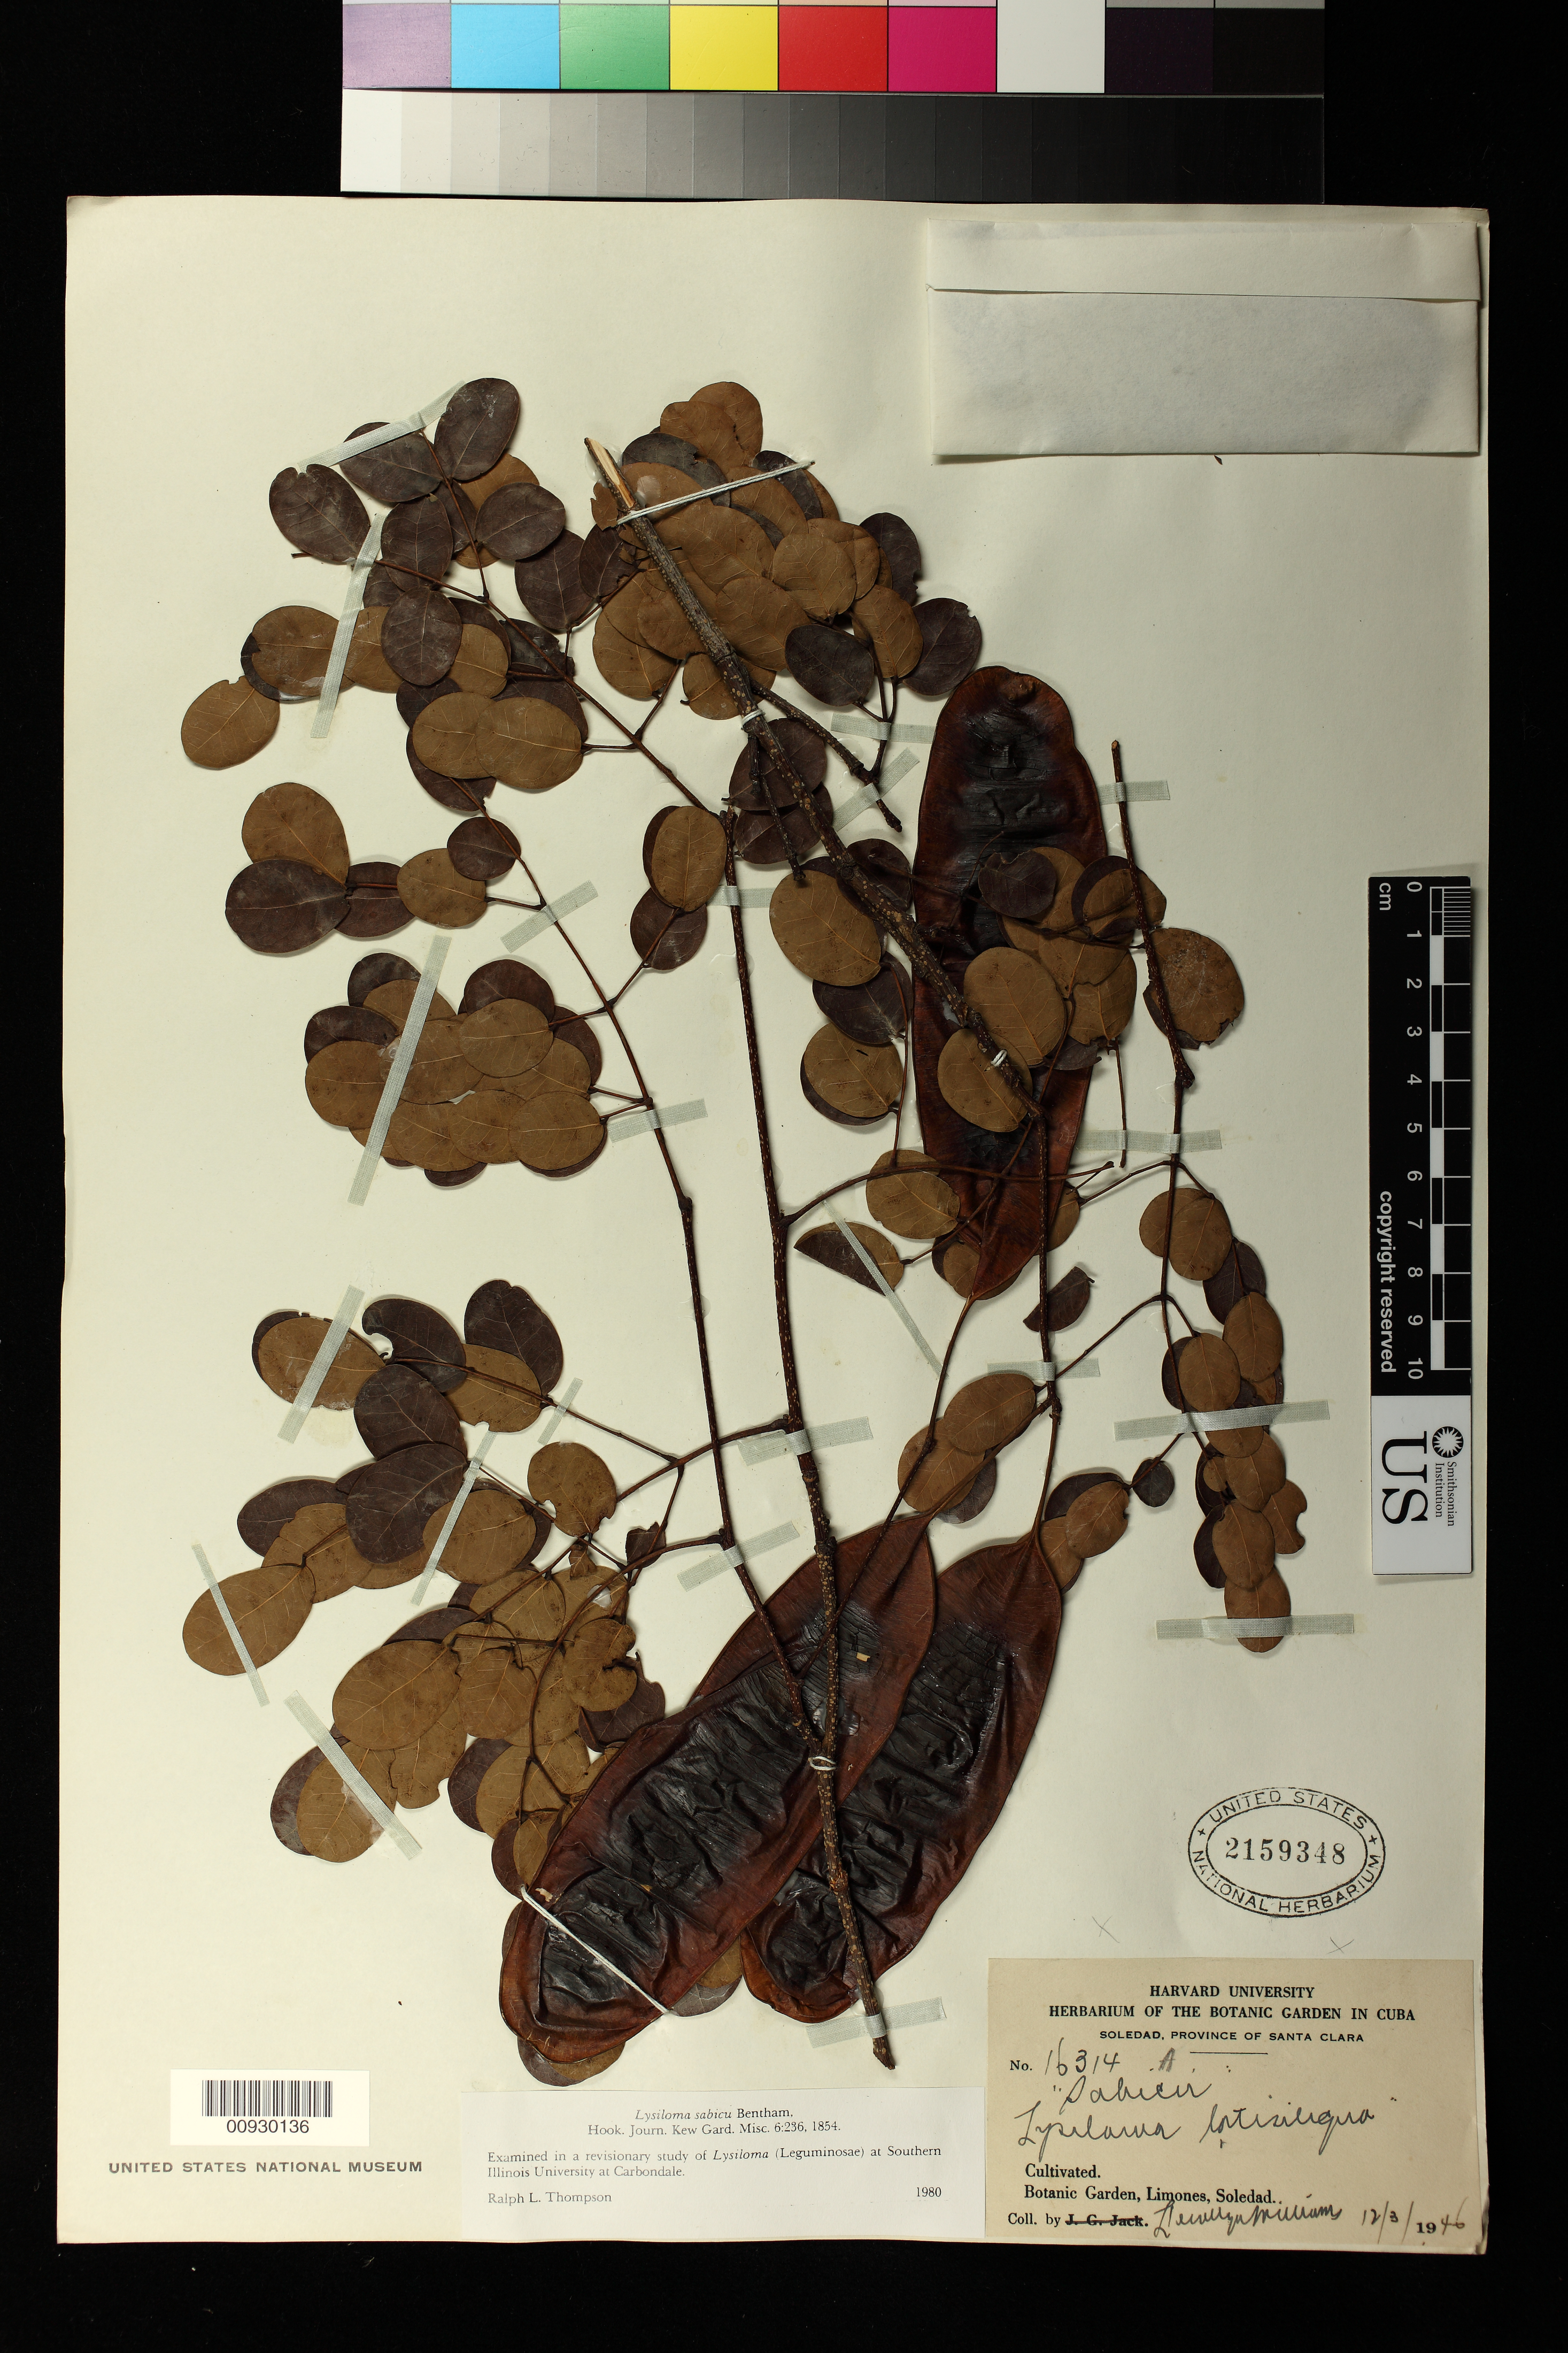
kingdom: Plantae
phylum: Tracheophyta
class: Magnoliopsida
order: Fabales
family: Fabaceae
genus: Lysiloma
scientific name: Lysiloma sabicu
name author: Benth.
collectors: J. G. Jack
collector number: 16314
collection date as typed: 12 Mar 1946 or 03 Dec 1946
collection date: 1946-03-12 or 1946-12-03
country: Cuba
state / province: Villa Clara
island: Cuba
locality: Santa Clara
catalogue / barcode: US 2159348